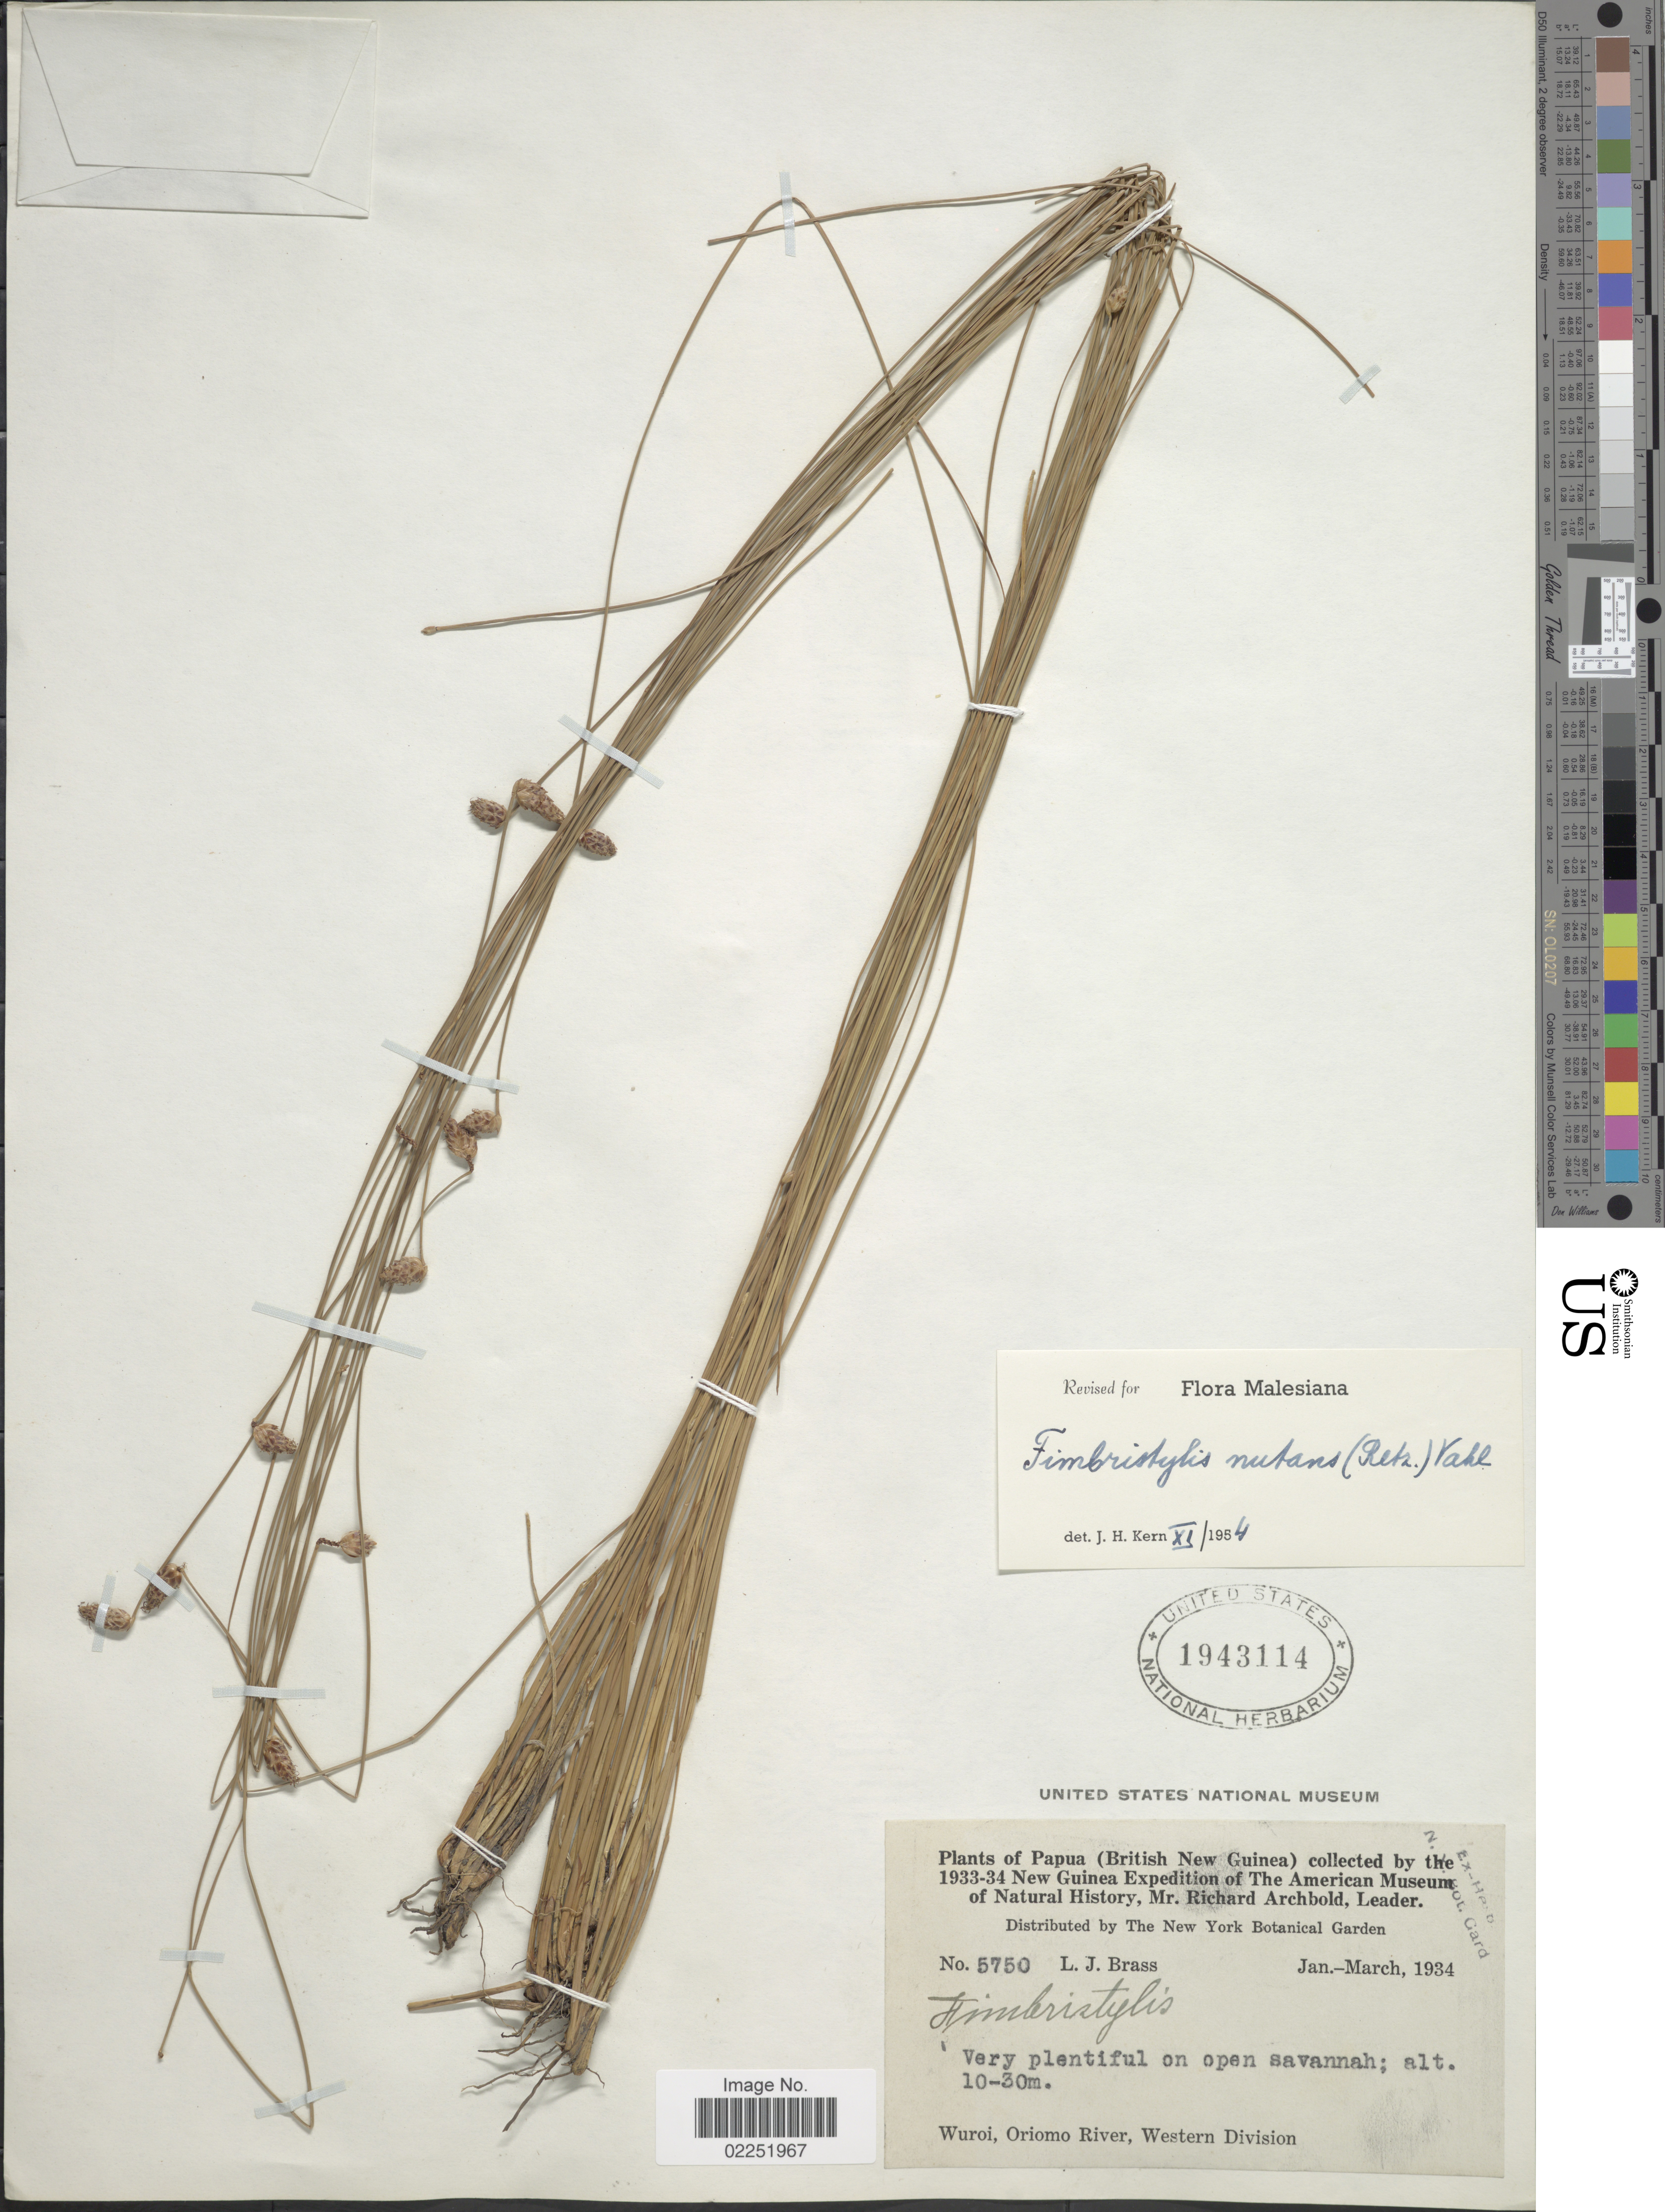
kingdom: Plantae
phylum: Tracheophyta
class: Liliopsida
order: Poales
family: Cyperaceae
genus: Fimbristylis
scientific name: Fimbristylis nutans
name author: (Retz.) Vahl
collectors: L. J. Brass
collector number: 5750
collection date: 1934-01/1934-03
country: Papua New Guinea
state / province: Manus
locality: (Birtish New Guinea), Very plentiful on open savannah, Wuroi, Oriomo River, Western Division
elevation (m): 10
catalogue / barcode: US 1943114